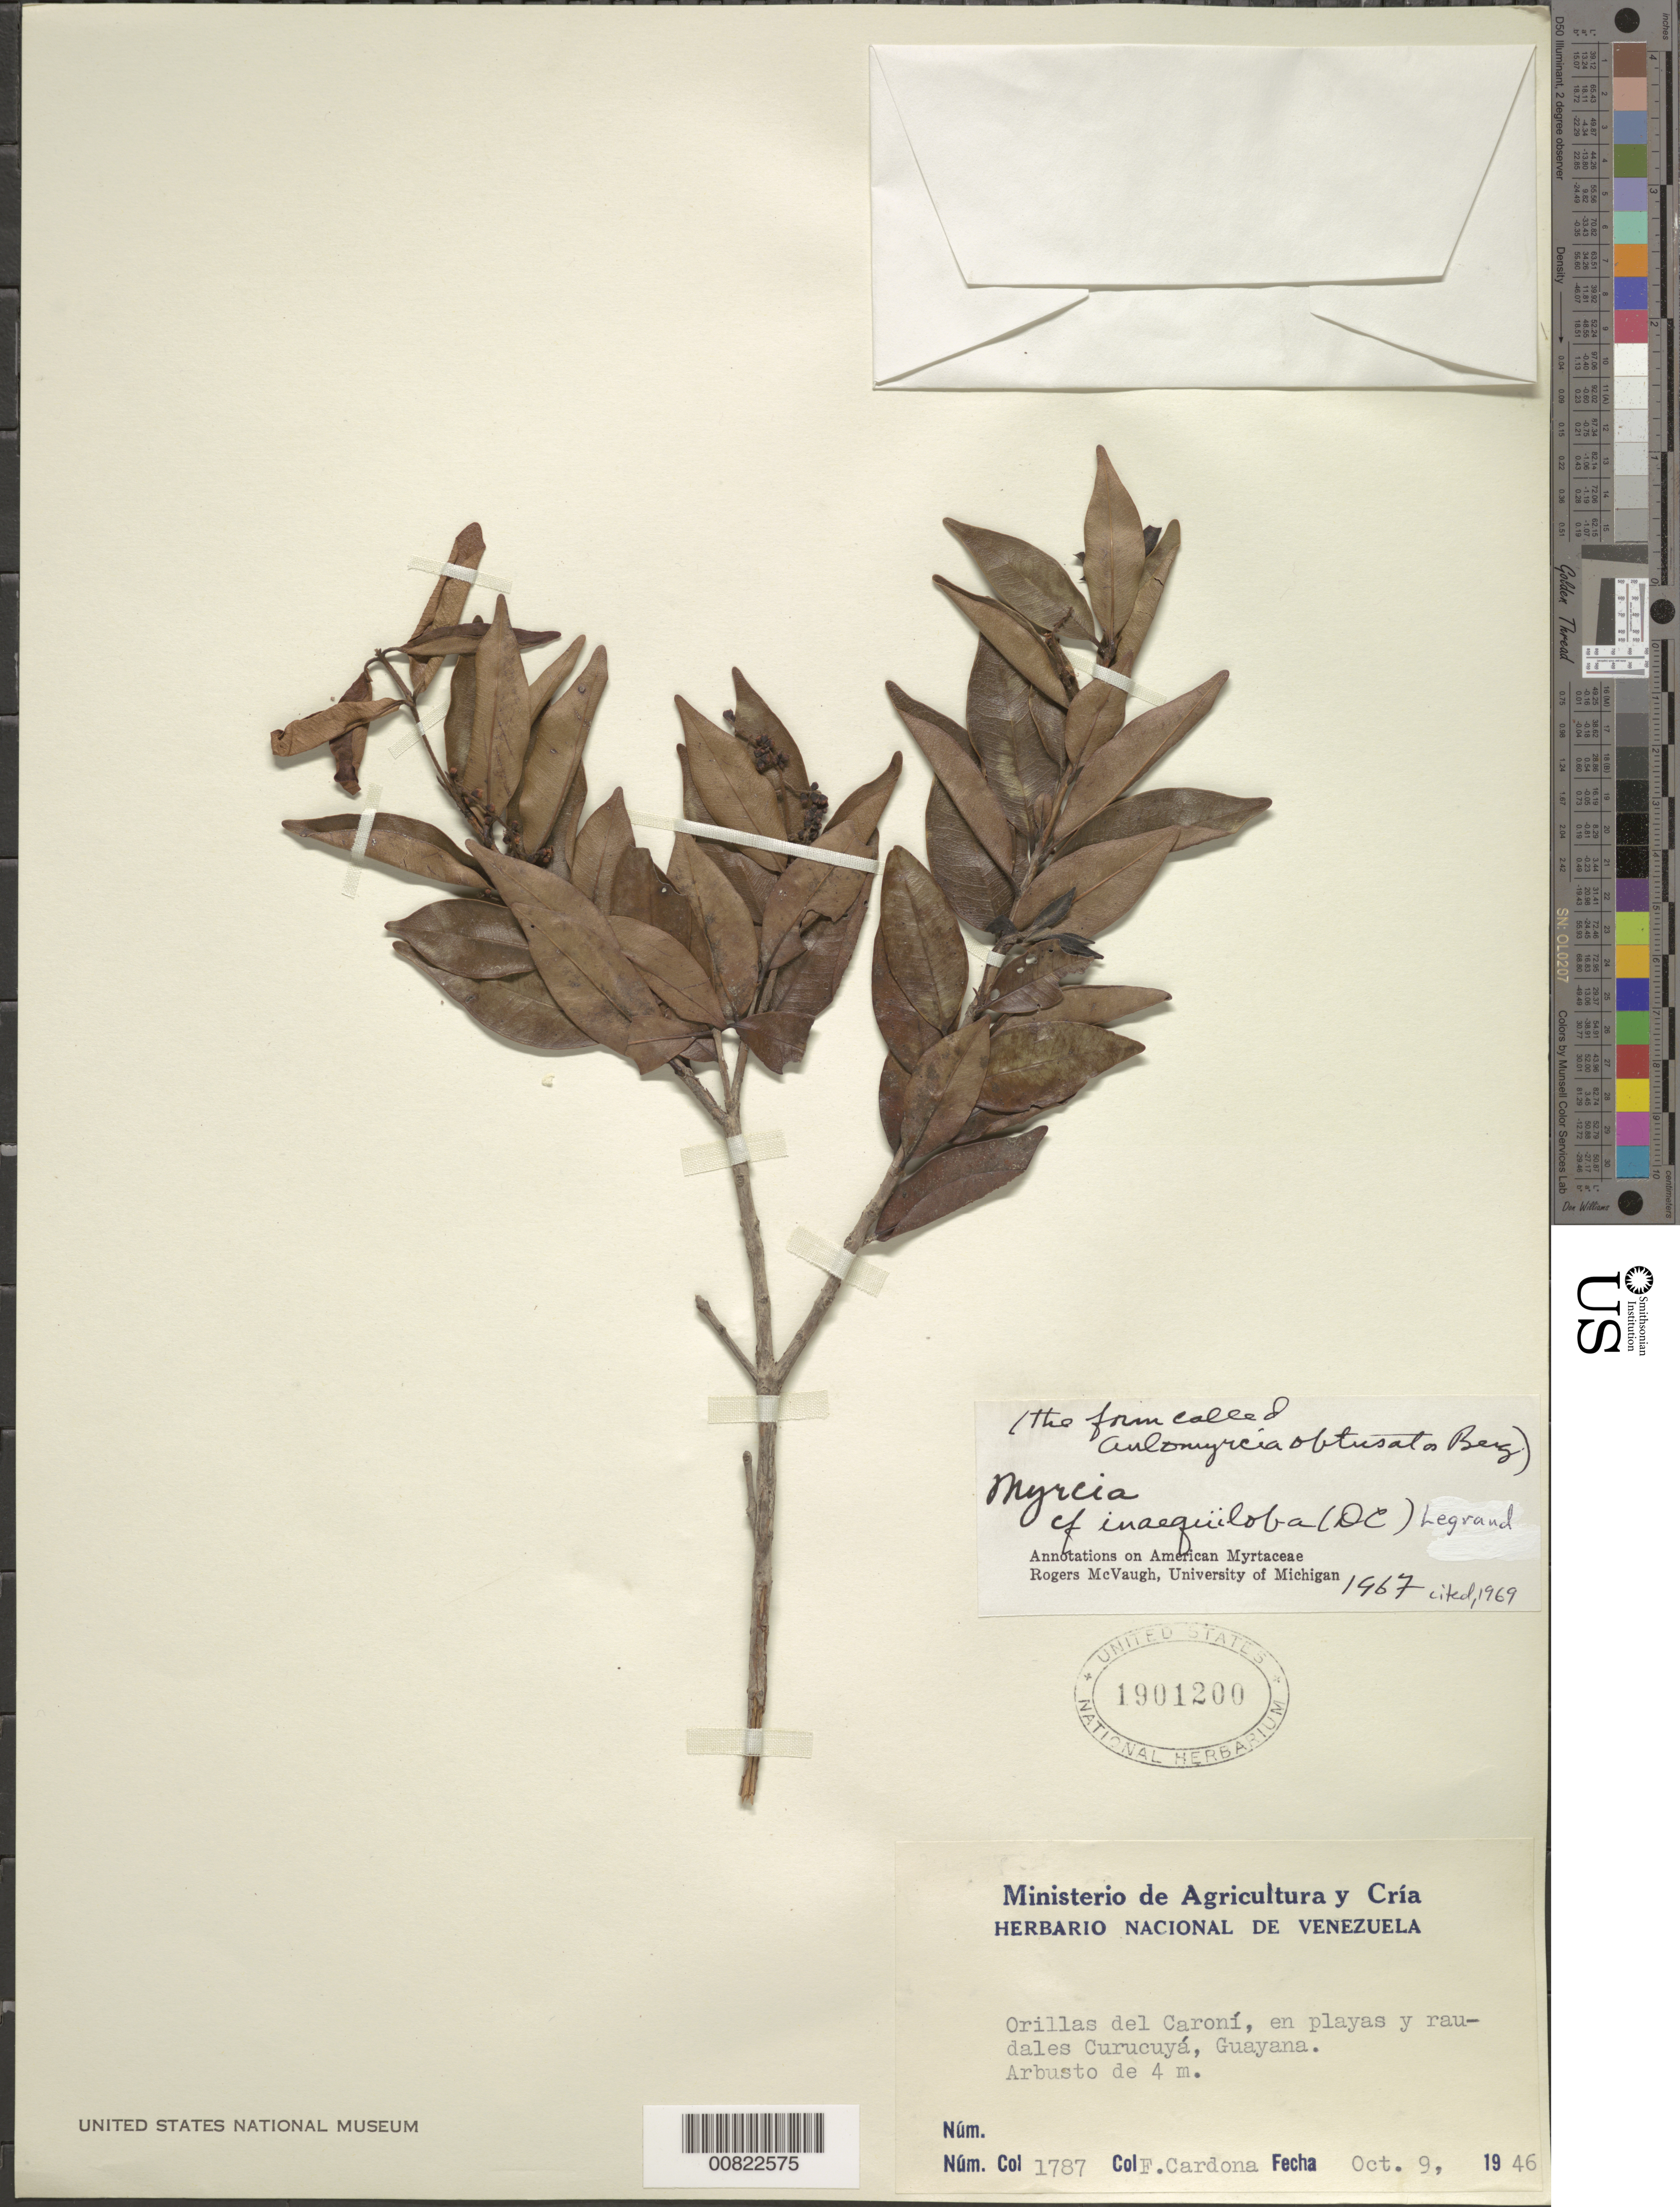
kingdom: Plantae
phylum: Tracheophyta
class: Magnoliopsida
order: Myrtales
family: Myrtaceae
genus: Myrcia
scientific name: Myrcia inaequiloba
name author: (DC.) D. Legrand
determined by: McVaugh, R.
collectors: F. Cardona Puig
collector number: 1787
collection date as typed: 9-Oct-46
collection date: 1946-10-09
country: Venezuela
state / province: Bolívar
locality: Río Caroní, Raudal Kurukuyá (Guayana)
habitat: Riverbank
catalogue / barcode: US 1901200